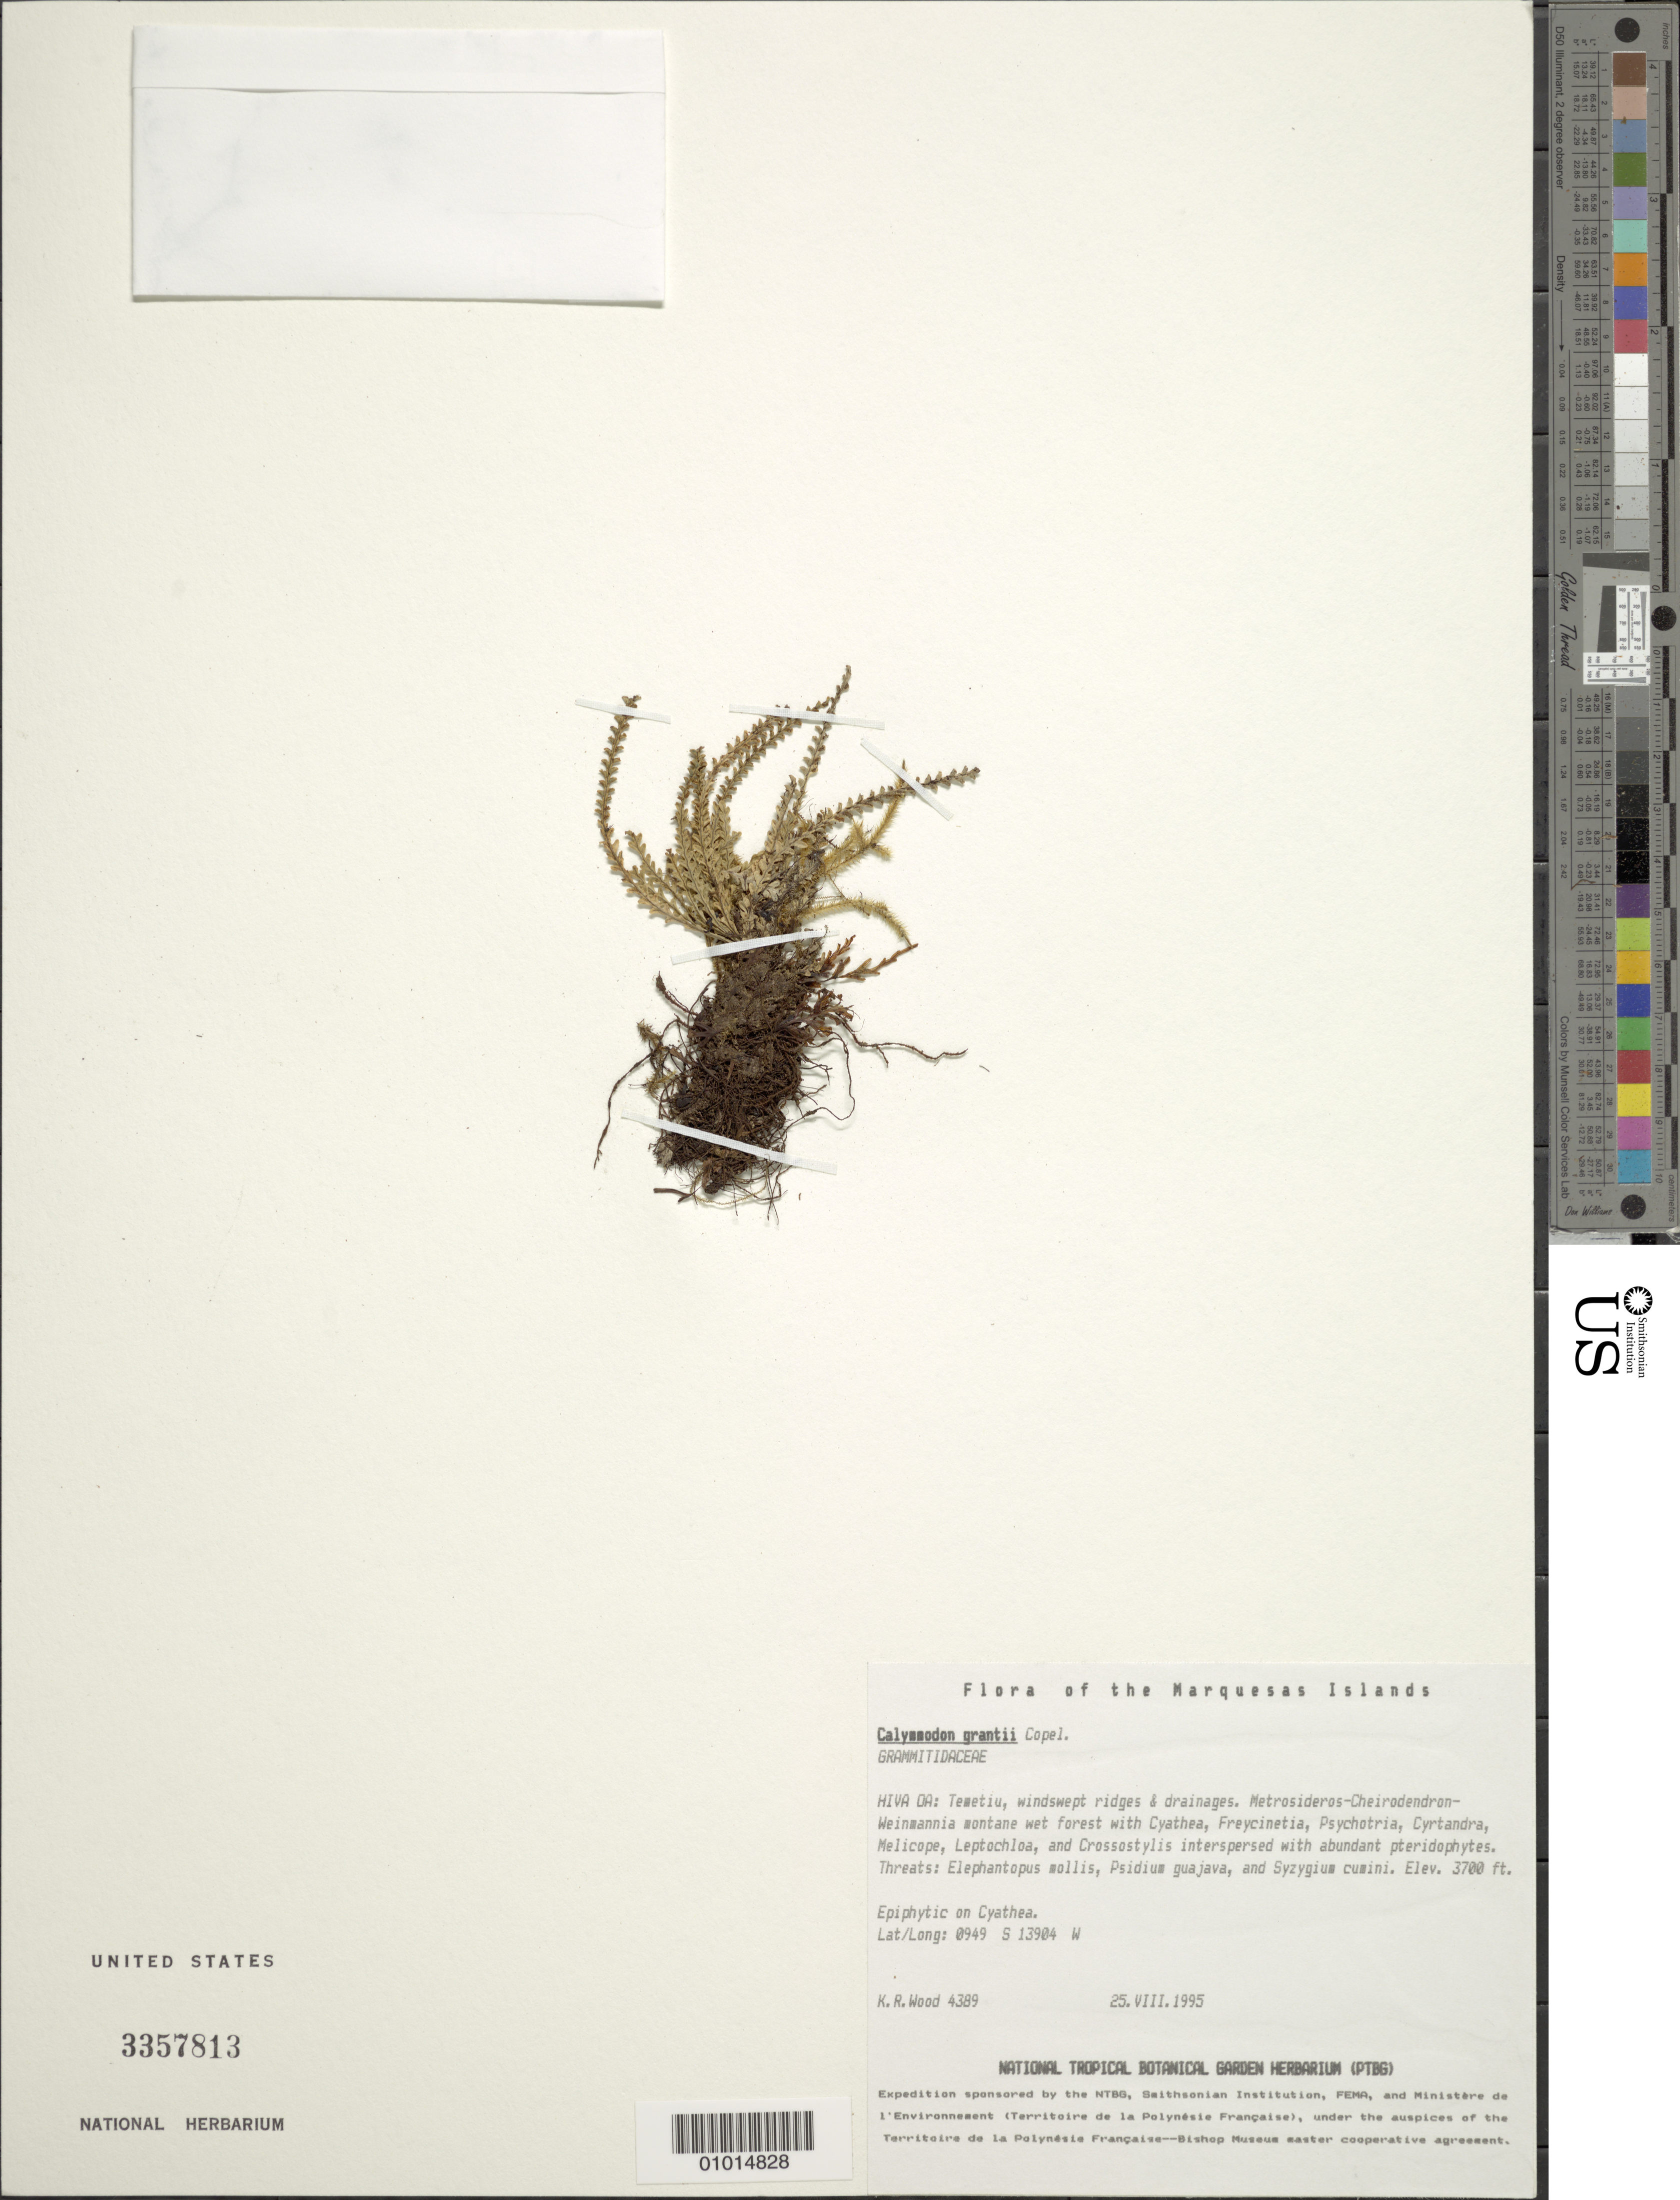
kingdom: Plantae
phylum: Tracheophyta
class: Polypodiopsida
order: Polypodiales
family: Polypodiaceae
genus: Calymmodon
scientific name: Calymmodon grantii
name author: Copel.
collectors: K. R. Wood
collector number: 4389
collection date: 1995-08-25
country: French Polynesia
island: Hiva Oa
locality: Temetiu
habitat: Windswept ridges and drainages, In Metrosideros-Cheirodendron-Weinmannia montane wet forest and Cyathea-Freycinetia interspersed with rich pteridophyte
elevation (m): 1128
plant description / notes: Elaphantopsis mollis, Psidium guajava, Syzygium cuminii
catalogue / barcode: US 3357813